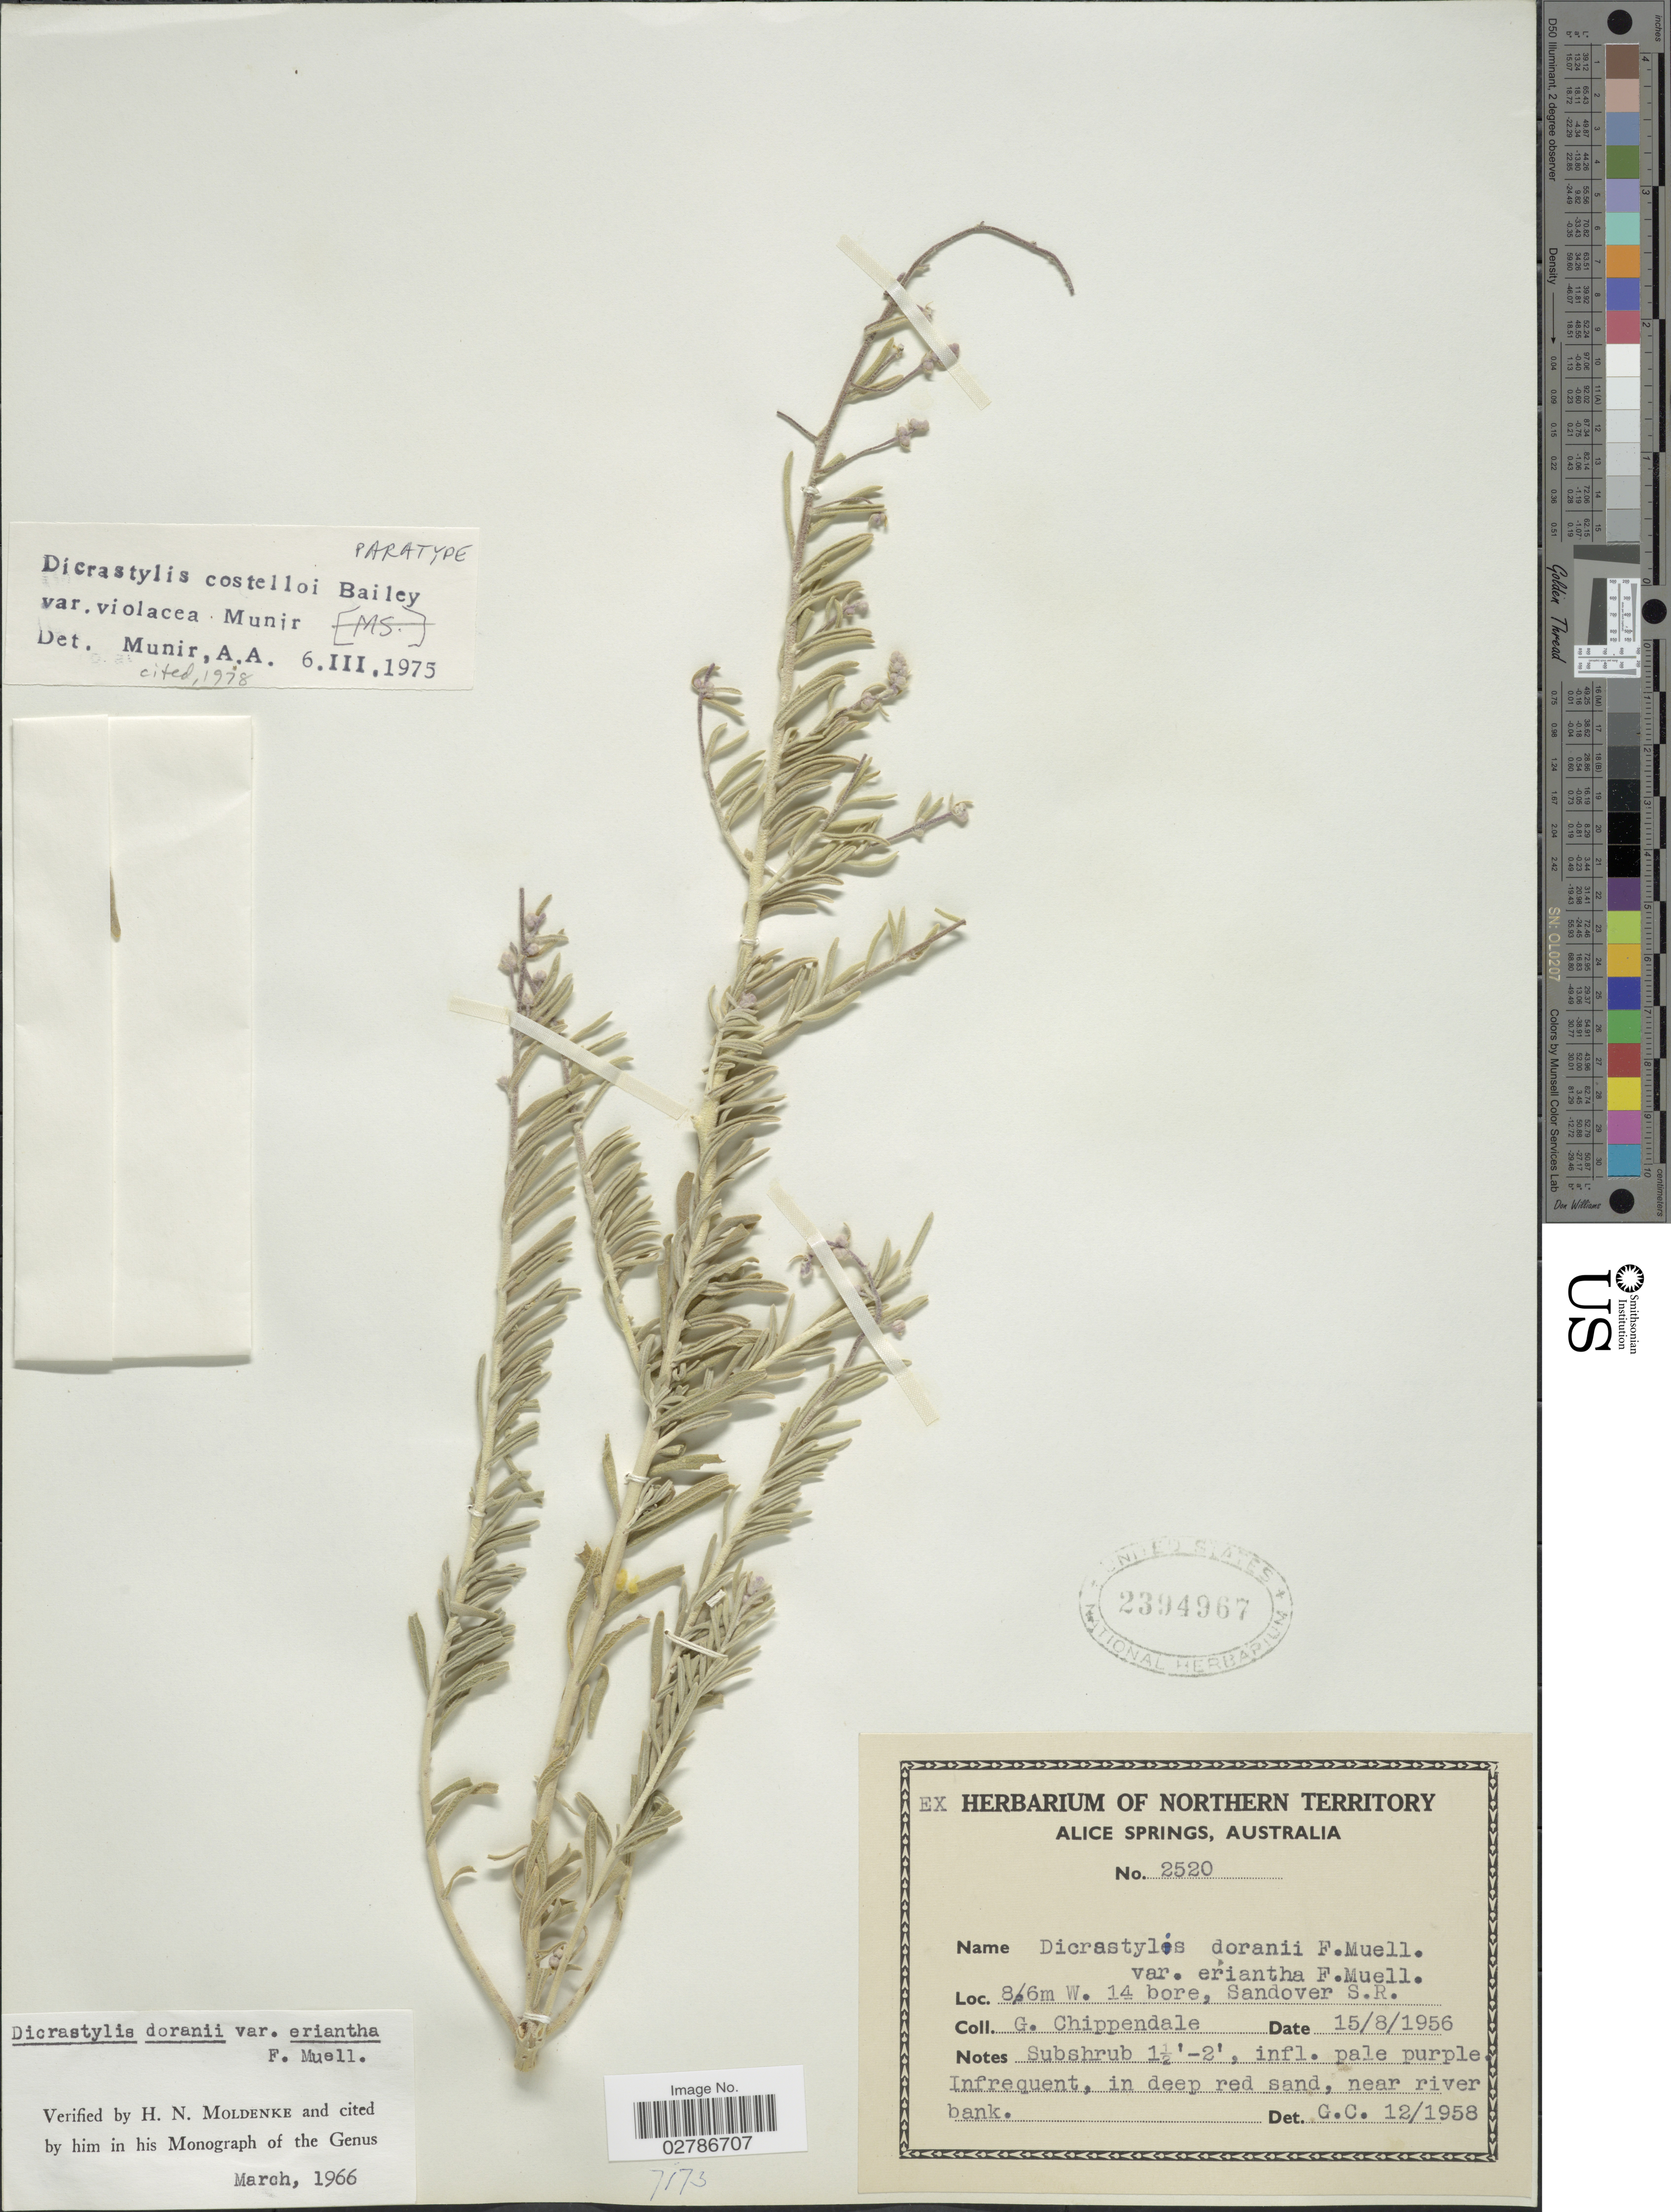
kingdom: Plantae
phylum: Tracheophyta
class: Magnoliopsida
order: Lamiales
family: Lamiaceae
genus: Dicrastylis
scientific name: Dicrastylis costelloi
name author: F.M. Bailey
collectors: G. Chippendale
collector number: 2520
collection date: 1956-08-15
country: Australia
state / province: Northern Territory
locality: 8/6 m E. 14 bore, Sandover S.R.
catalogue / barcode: US 2394967